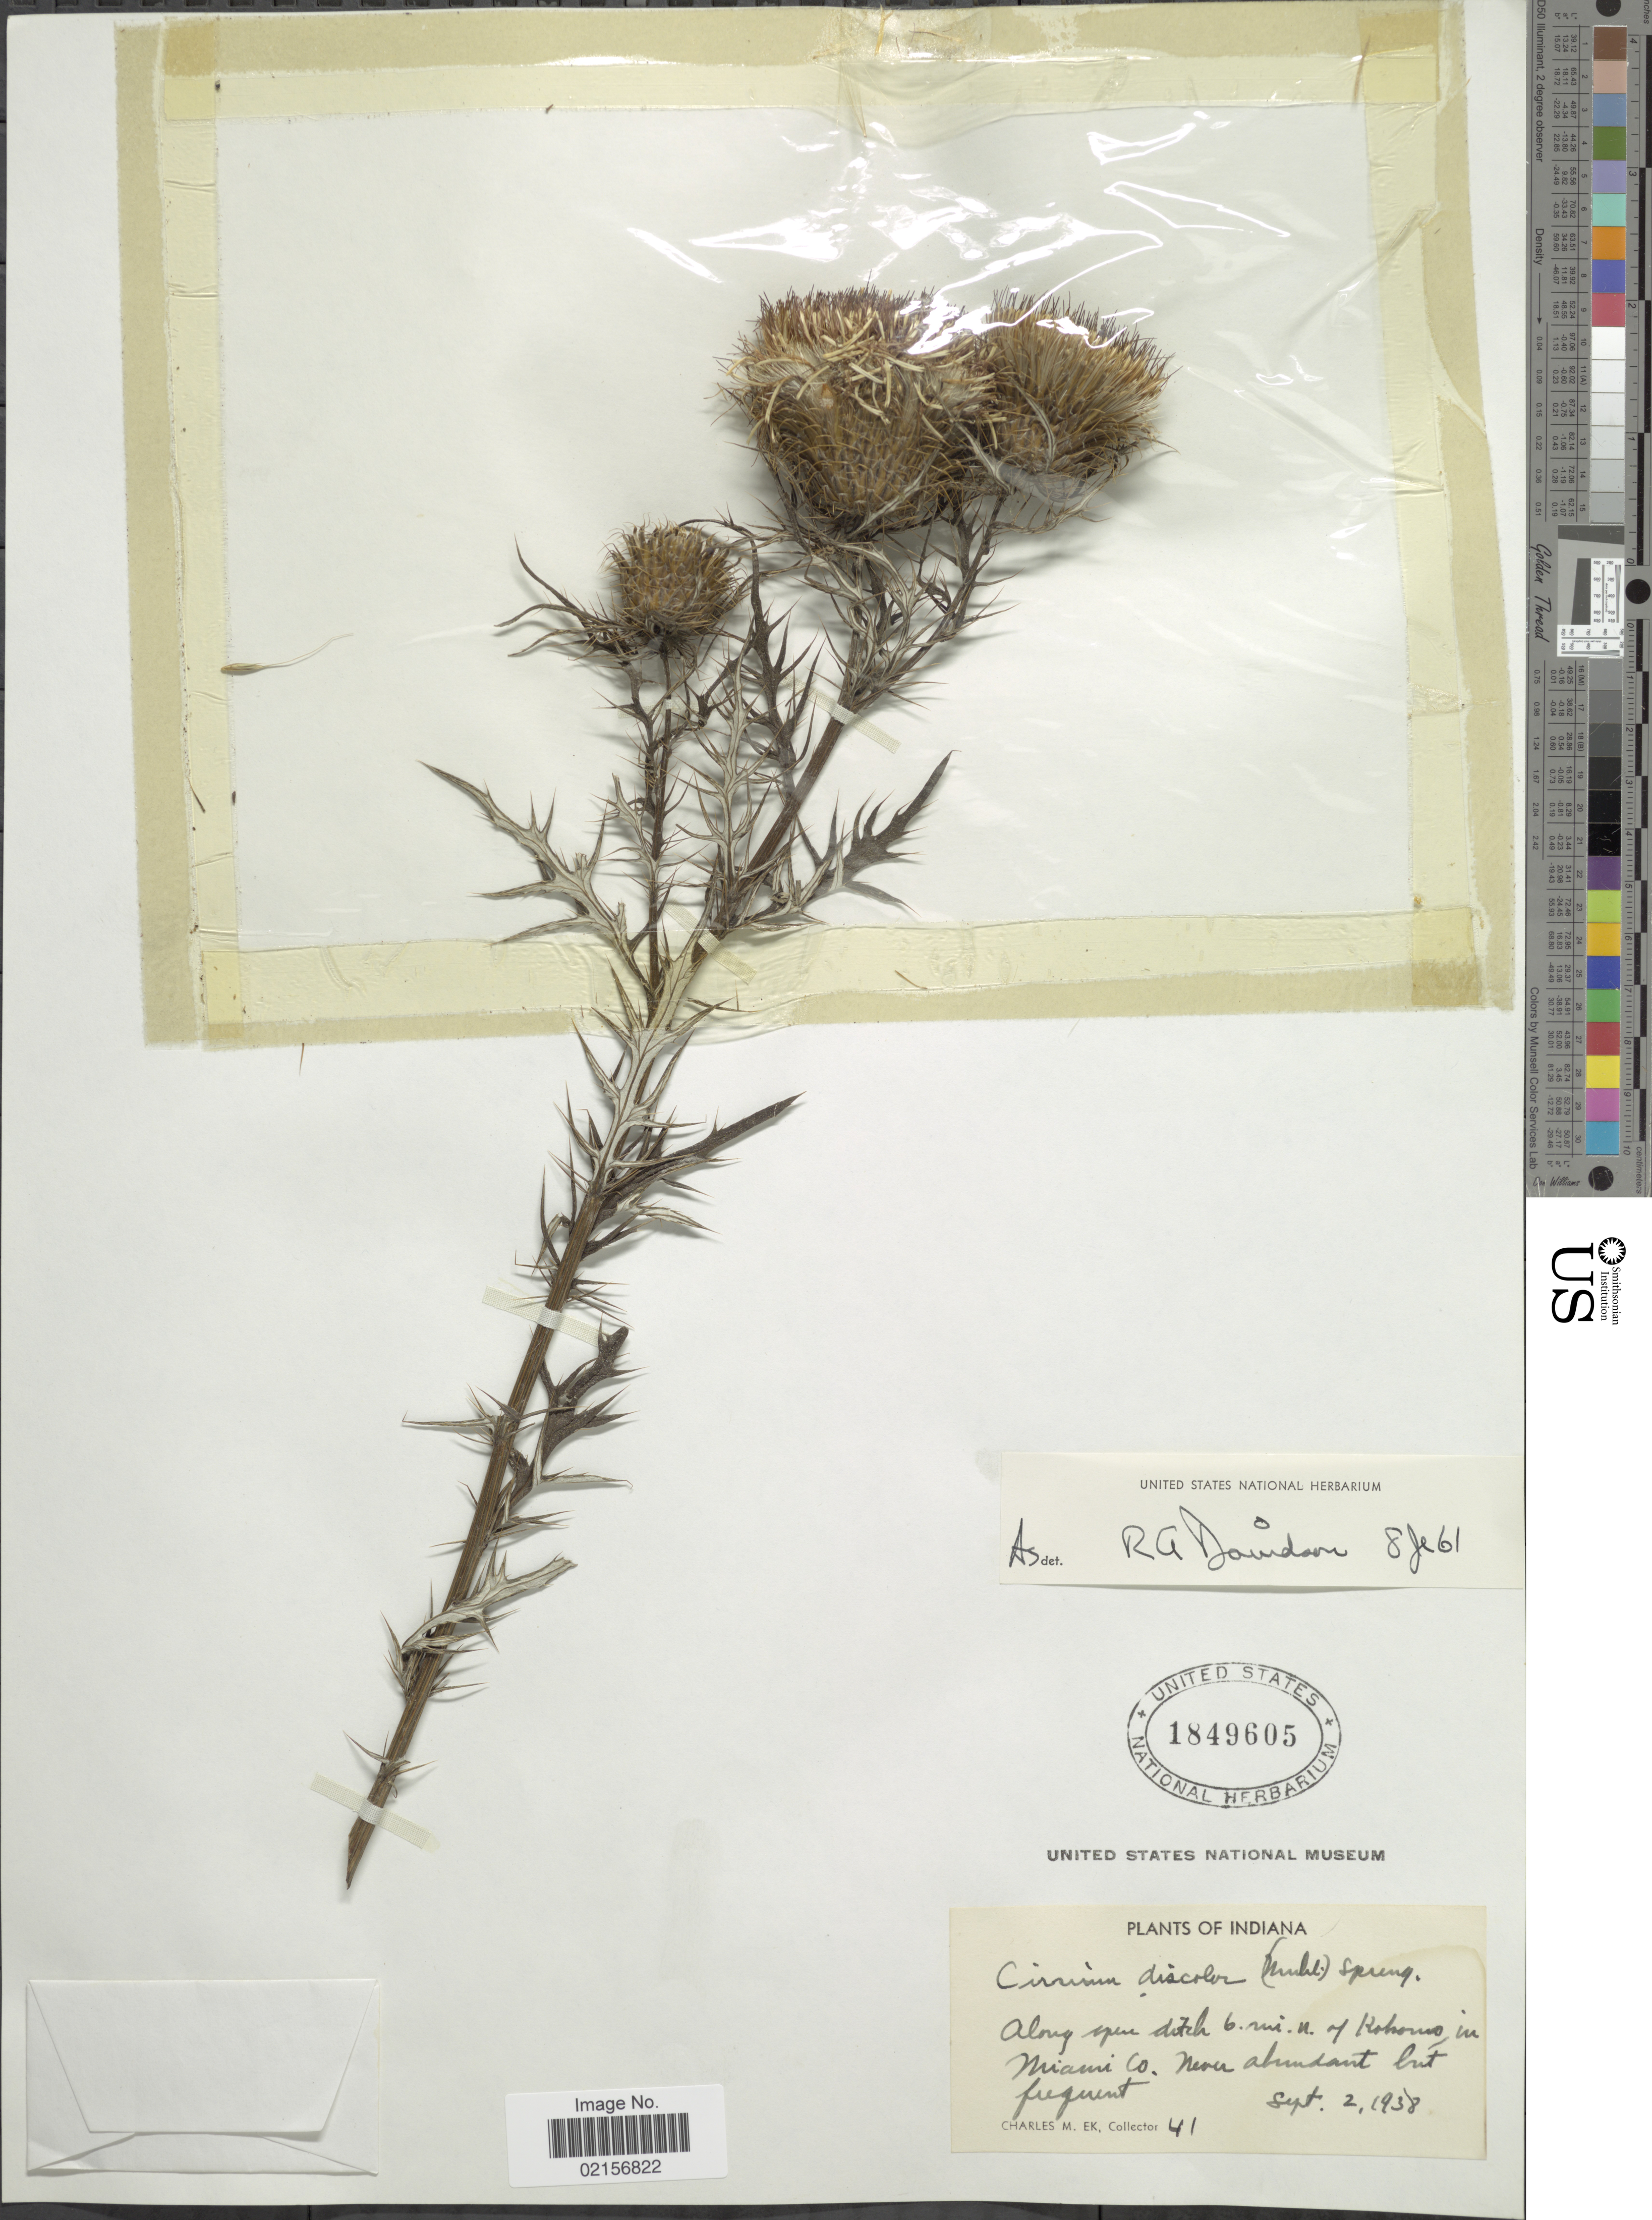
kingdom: Plantae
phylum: Tracheophyta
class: Magnoliopsida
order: Asterales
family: Asteraceae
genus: Cirsium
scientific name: Cirsium discolor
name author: (Muhl. ex Willd.) Spreng.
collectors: C. Ek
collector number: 41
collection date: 1938-11-02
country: United States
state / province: Indiana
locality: Along open ditch 6 mi. n. of Kokomo in Miami Co.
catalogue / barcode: US 1849605